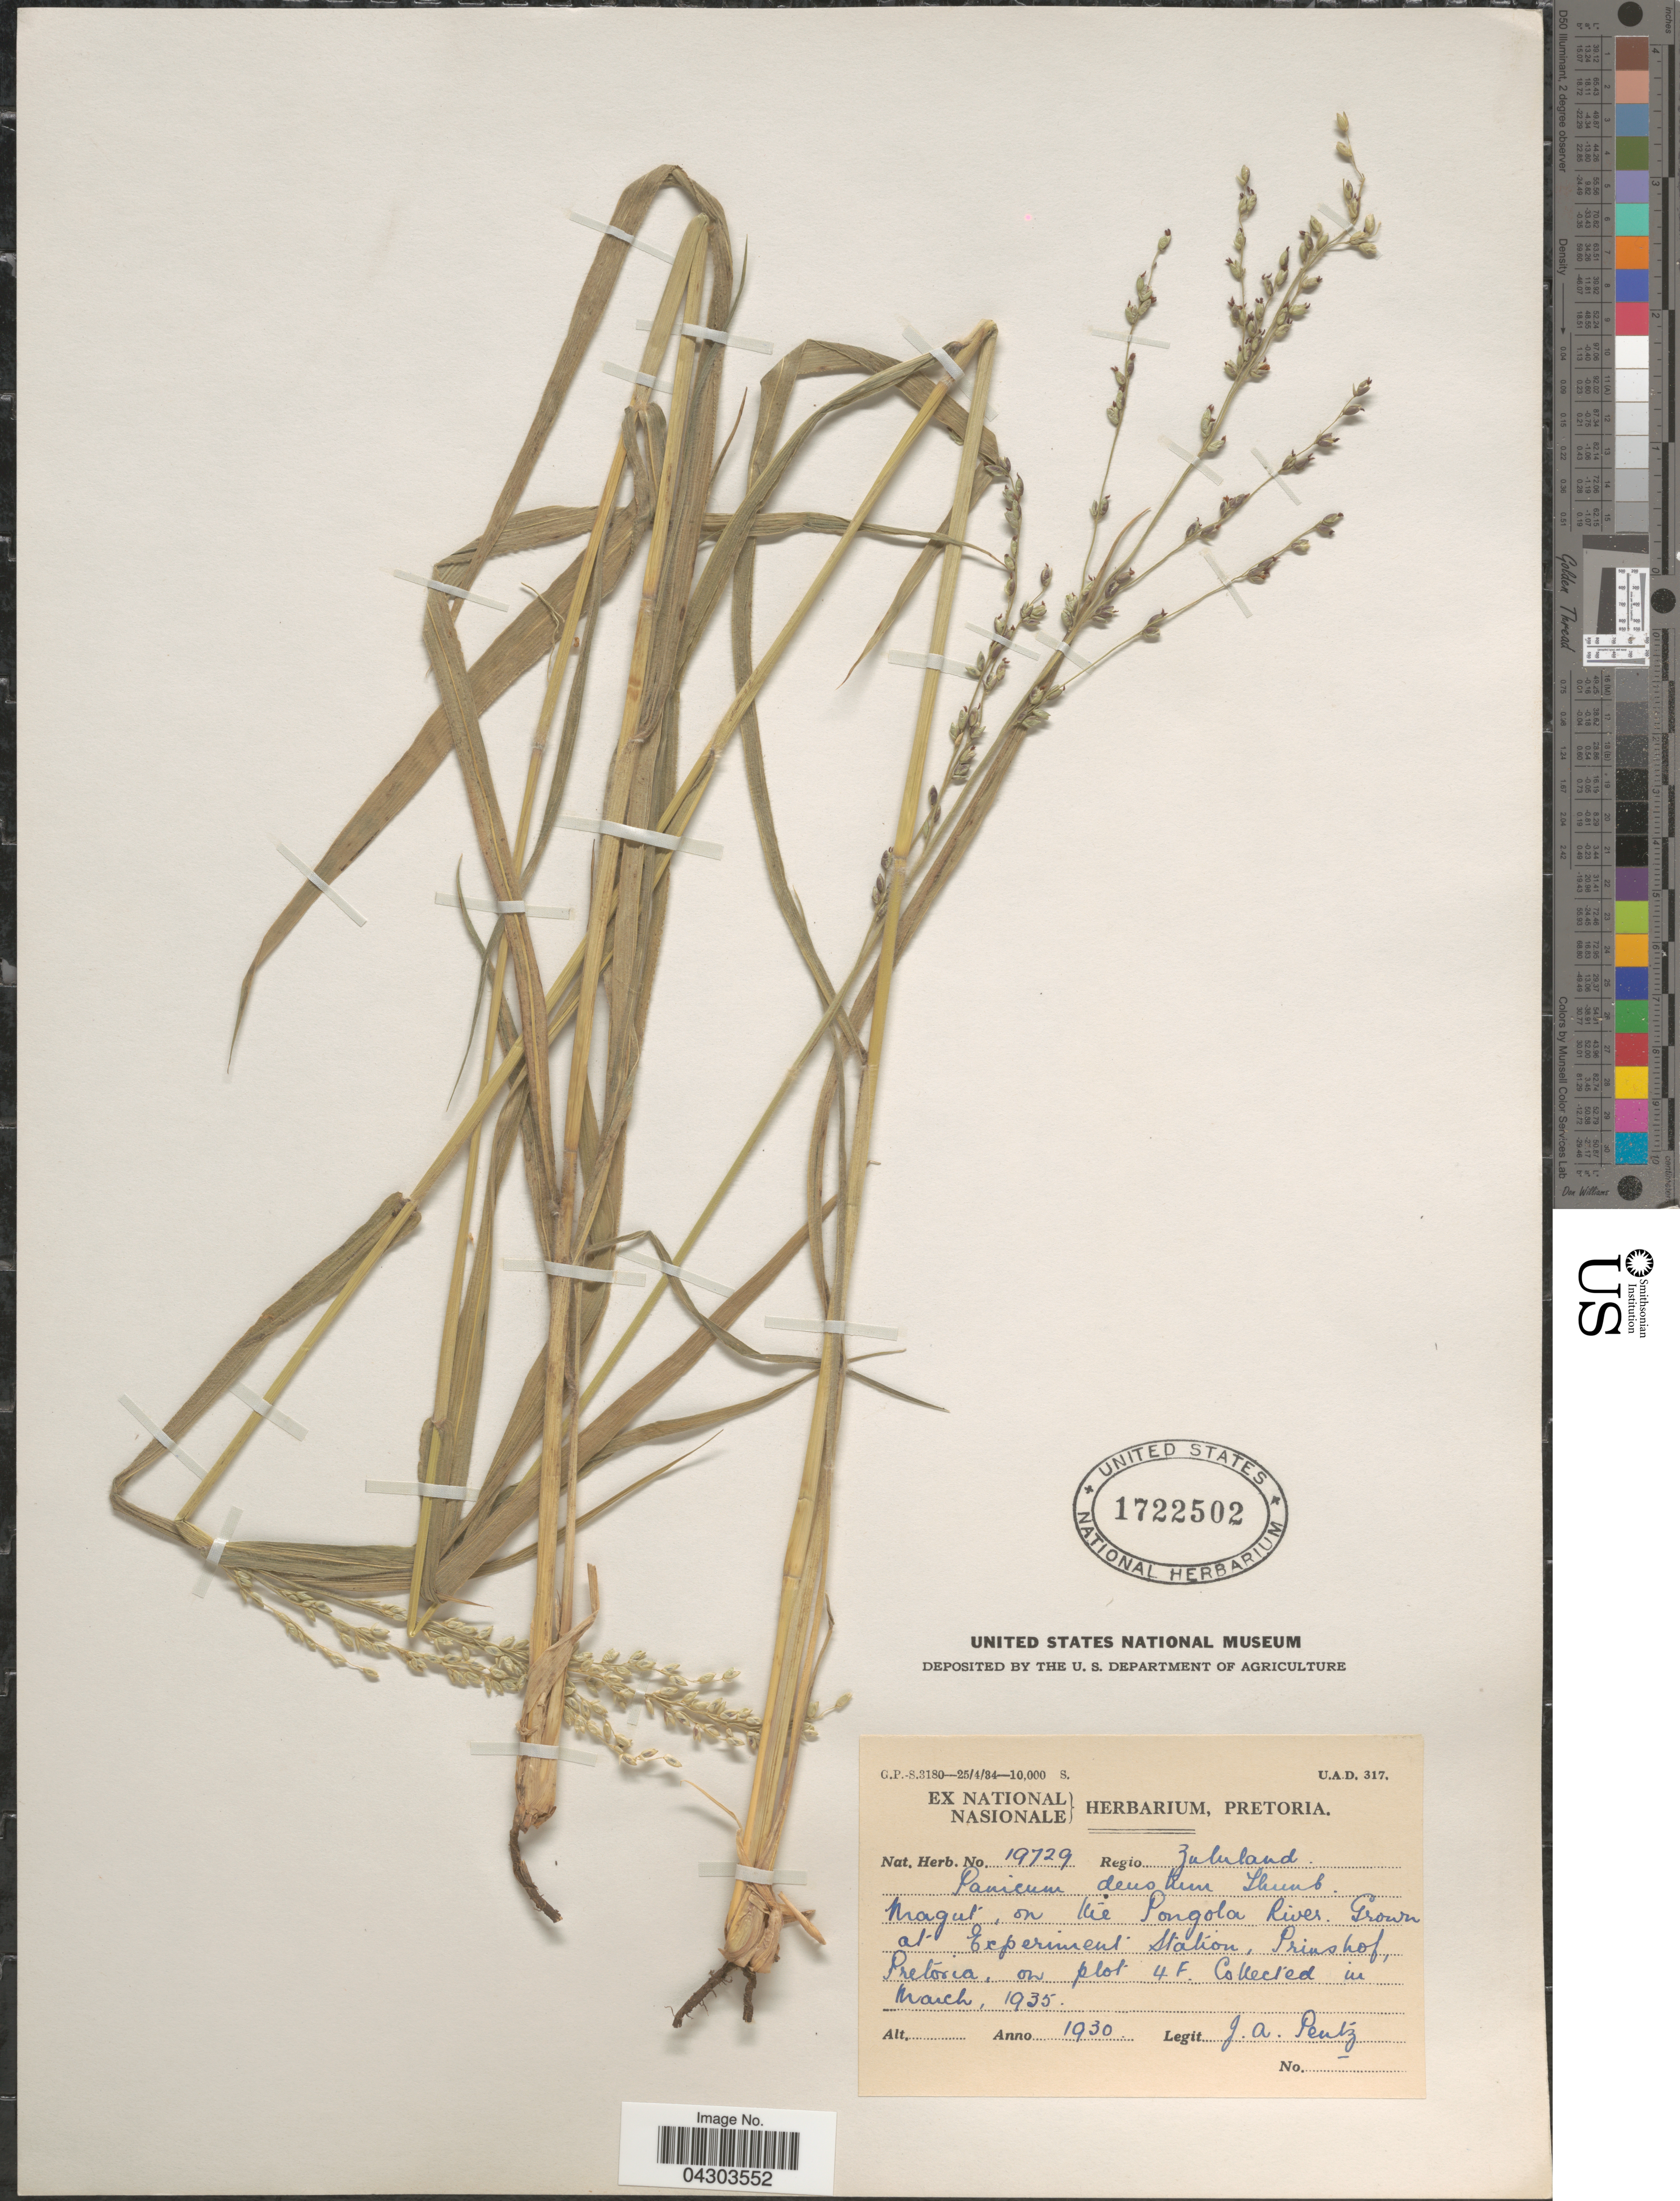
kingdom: Plantae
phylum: Tracheophyta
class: Liliopsida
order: Poales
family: Poaceae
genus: Panicum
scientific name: Panicum deustum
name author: Thunb.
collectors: J. Pentz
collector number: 19729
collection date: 1935-03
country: South Africa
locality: Regio Zululand. Magut, on the Pongola River. Grown at Experiment Station, Prinshof, Pretoria, on plot 4F.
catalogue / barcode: US 1722502